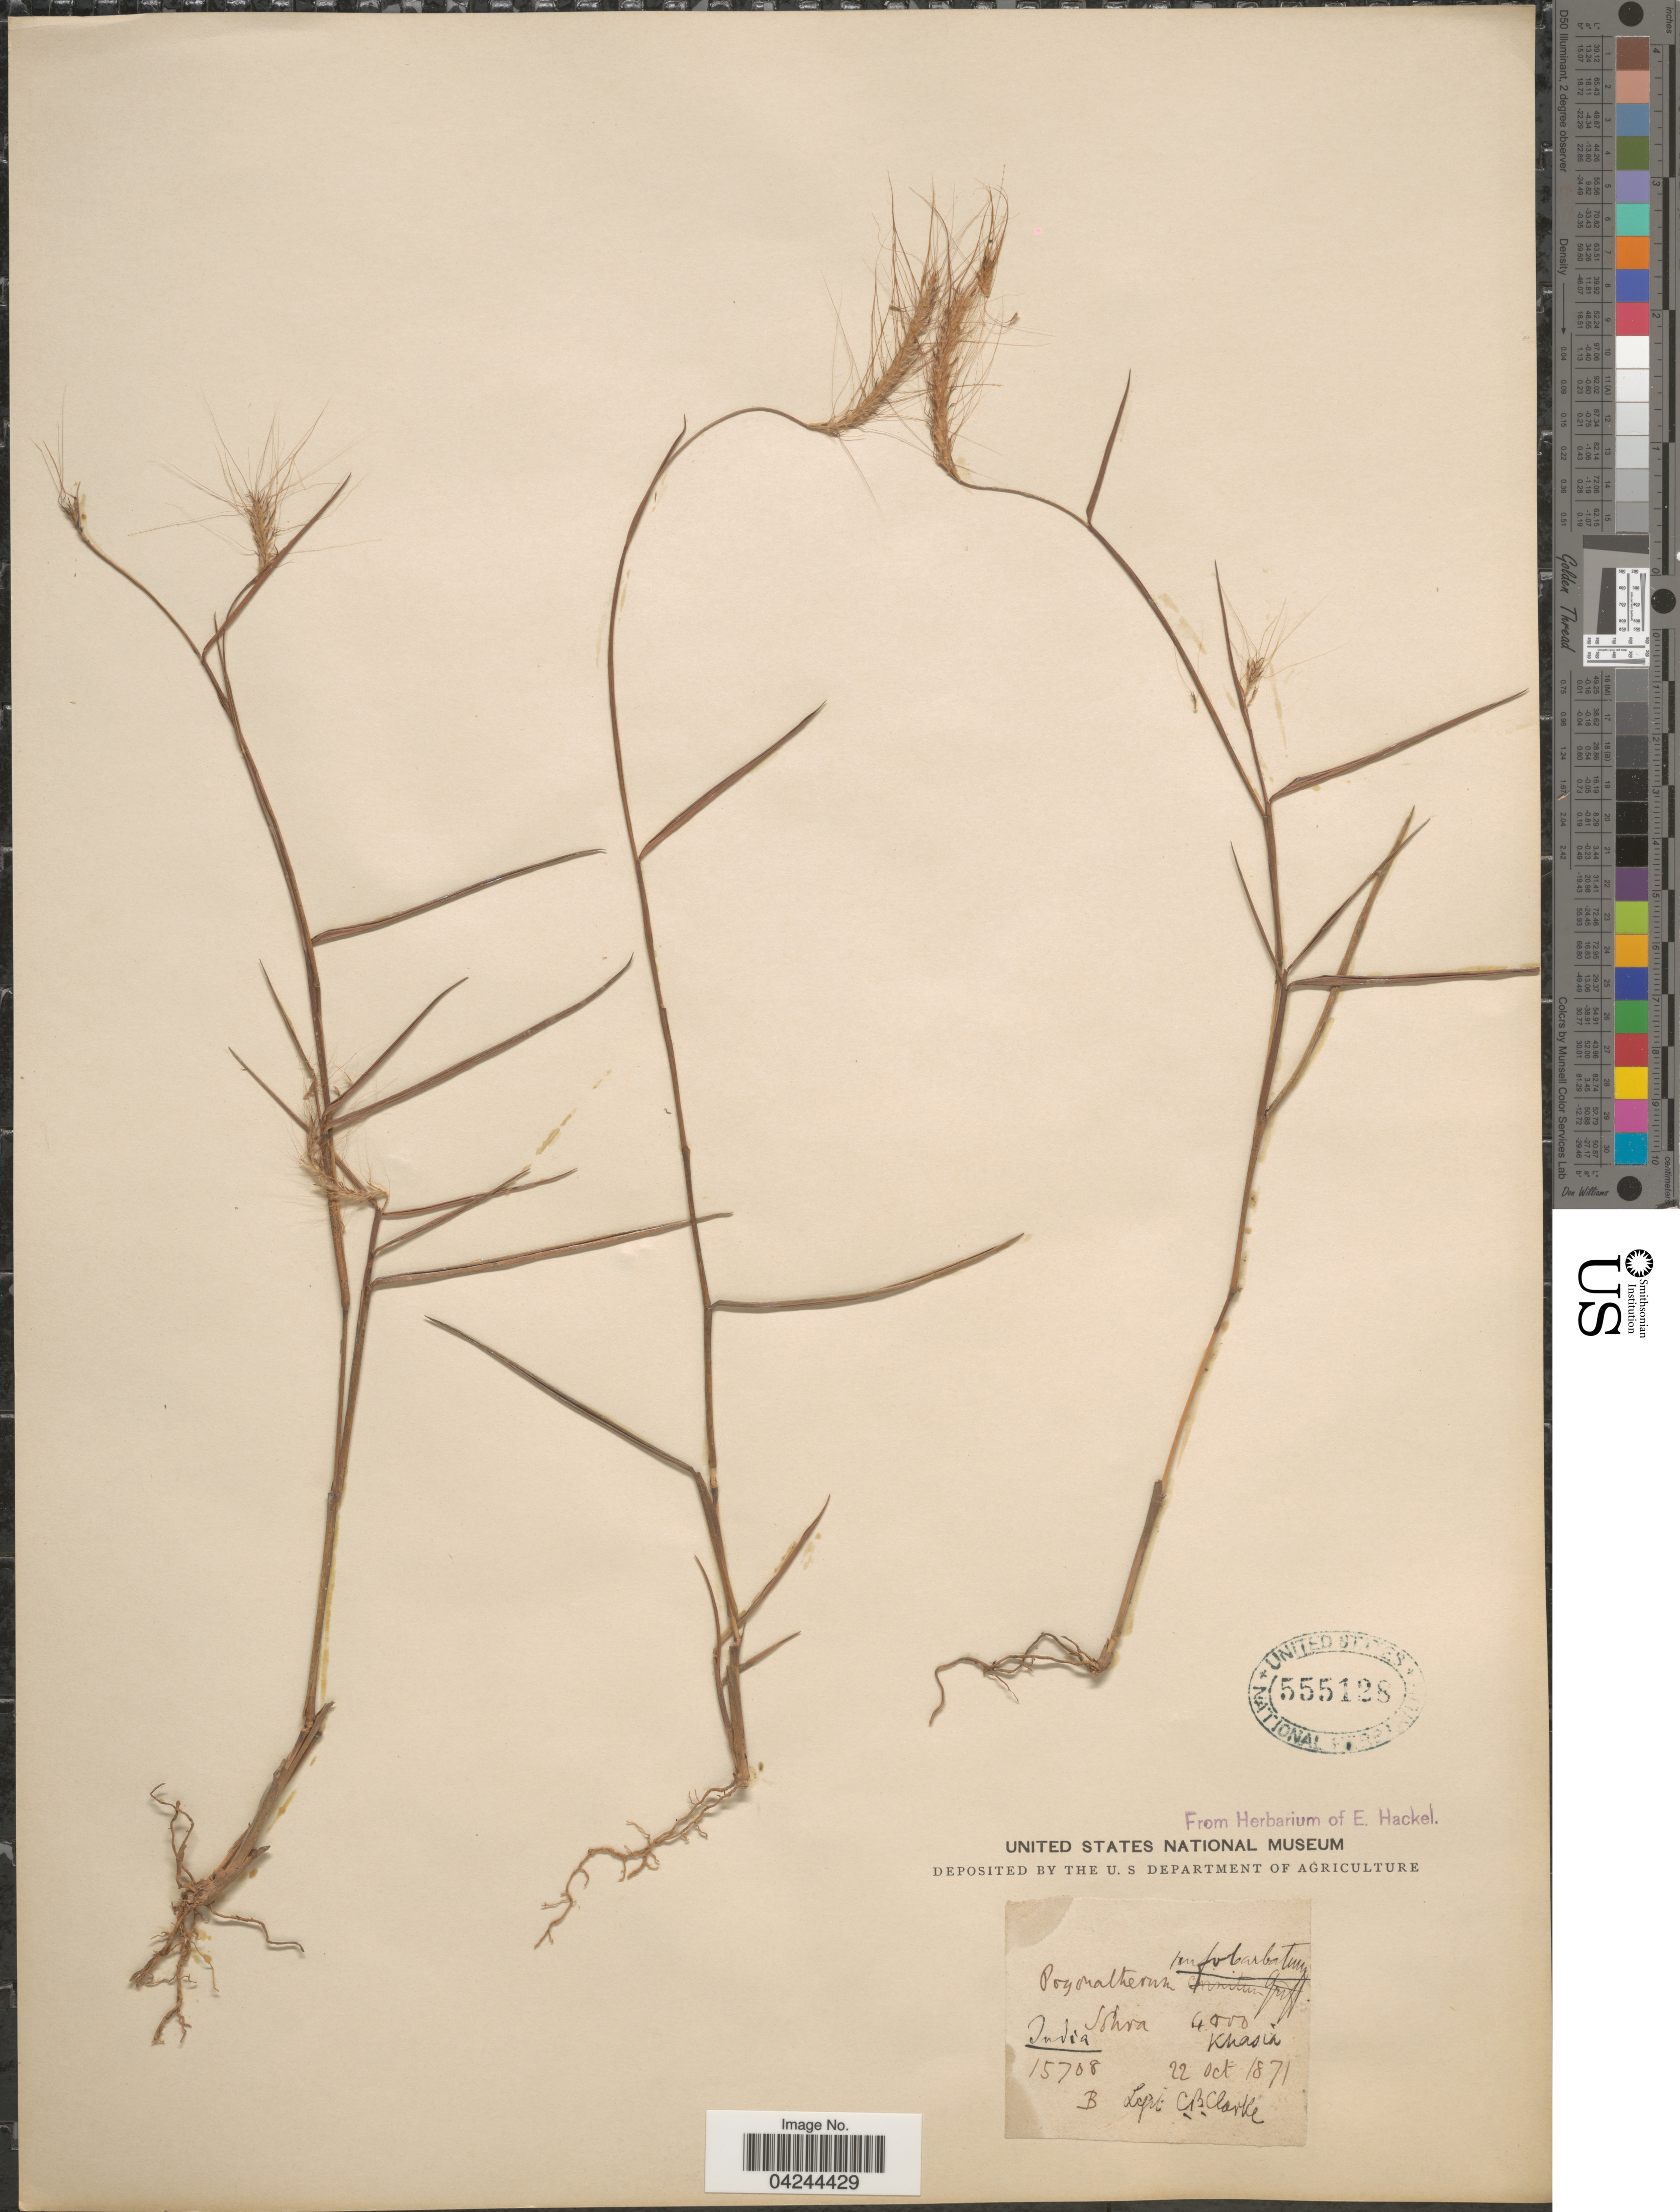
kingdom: Plantae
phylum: Tracheophyta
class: Liliopsida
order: Poales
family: Poaceae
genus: Pogonatherum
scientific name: Pogonatherum paniceum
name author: (Lam.) Hack.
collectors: C. B. Clarke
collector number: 15708B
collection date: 1871-10-22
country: India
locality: Sohra. Khasia.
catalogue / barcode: US 555128